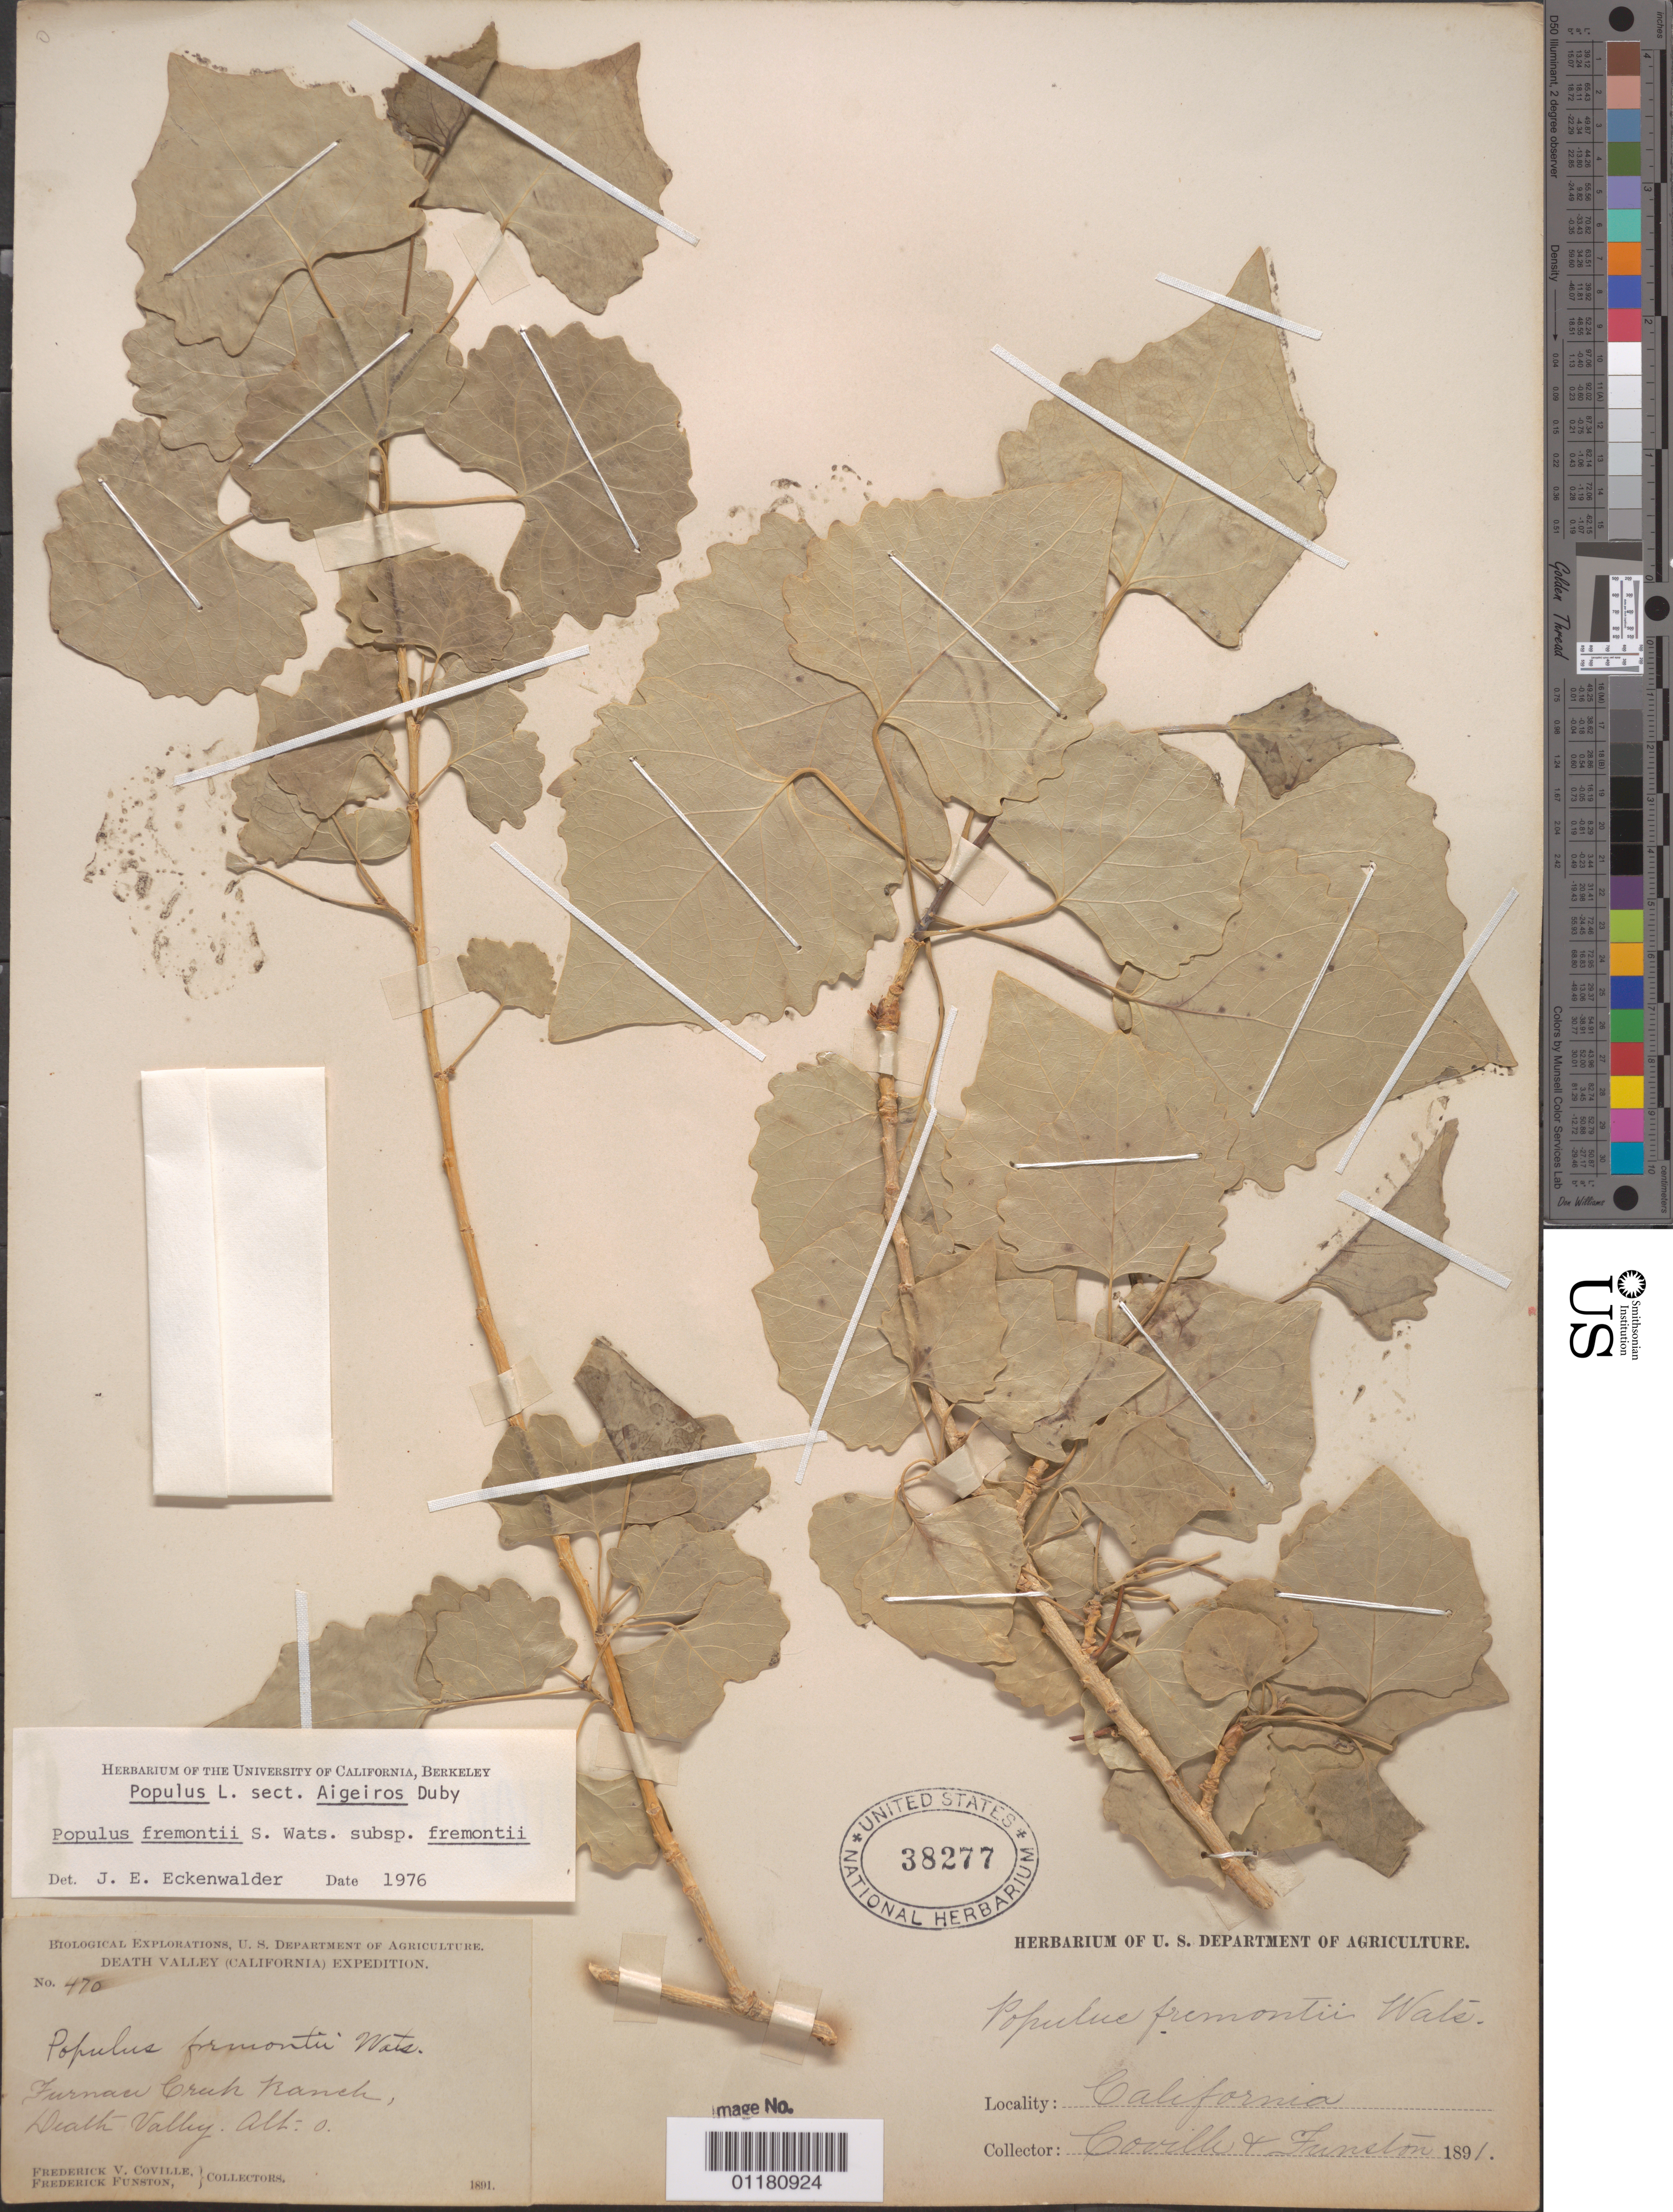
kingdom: Plantae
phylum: Tracheophyta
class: Magnoliopsida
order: Malpighiales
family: Salicaceae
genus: Populus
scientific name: Populus fremontii subsp. fremontii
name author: S. Watson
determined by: Eckenwalder, James E.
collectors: F. V. Coville & T. H. Kearney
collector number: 470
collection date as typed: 1891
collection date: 1891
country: United States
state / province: California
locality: Furnace Creek Ranch. Death Valley.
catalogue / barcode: US 38277